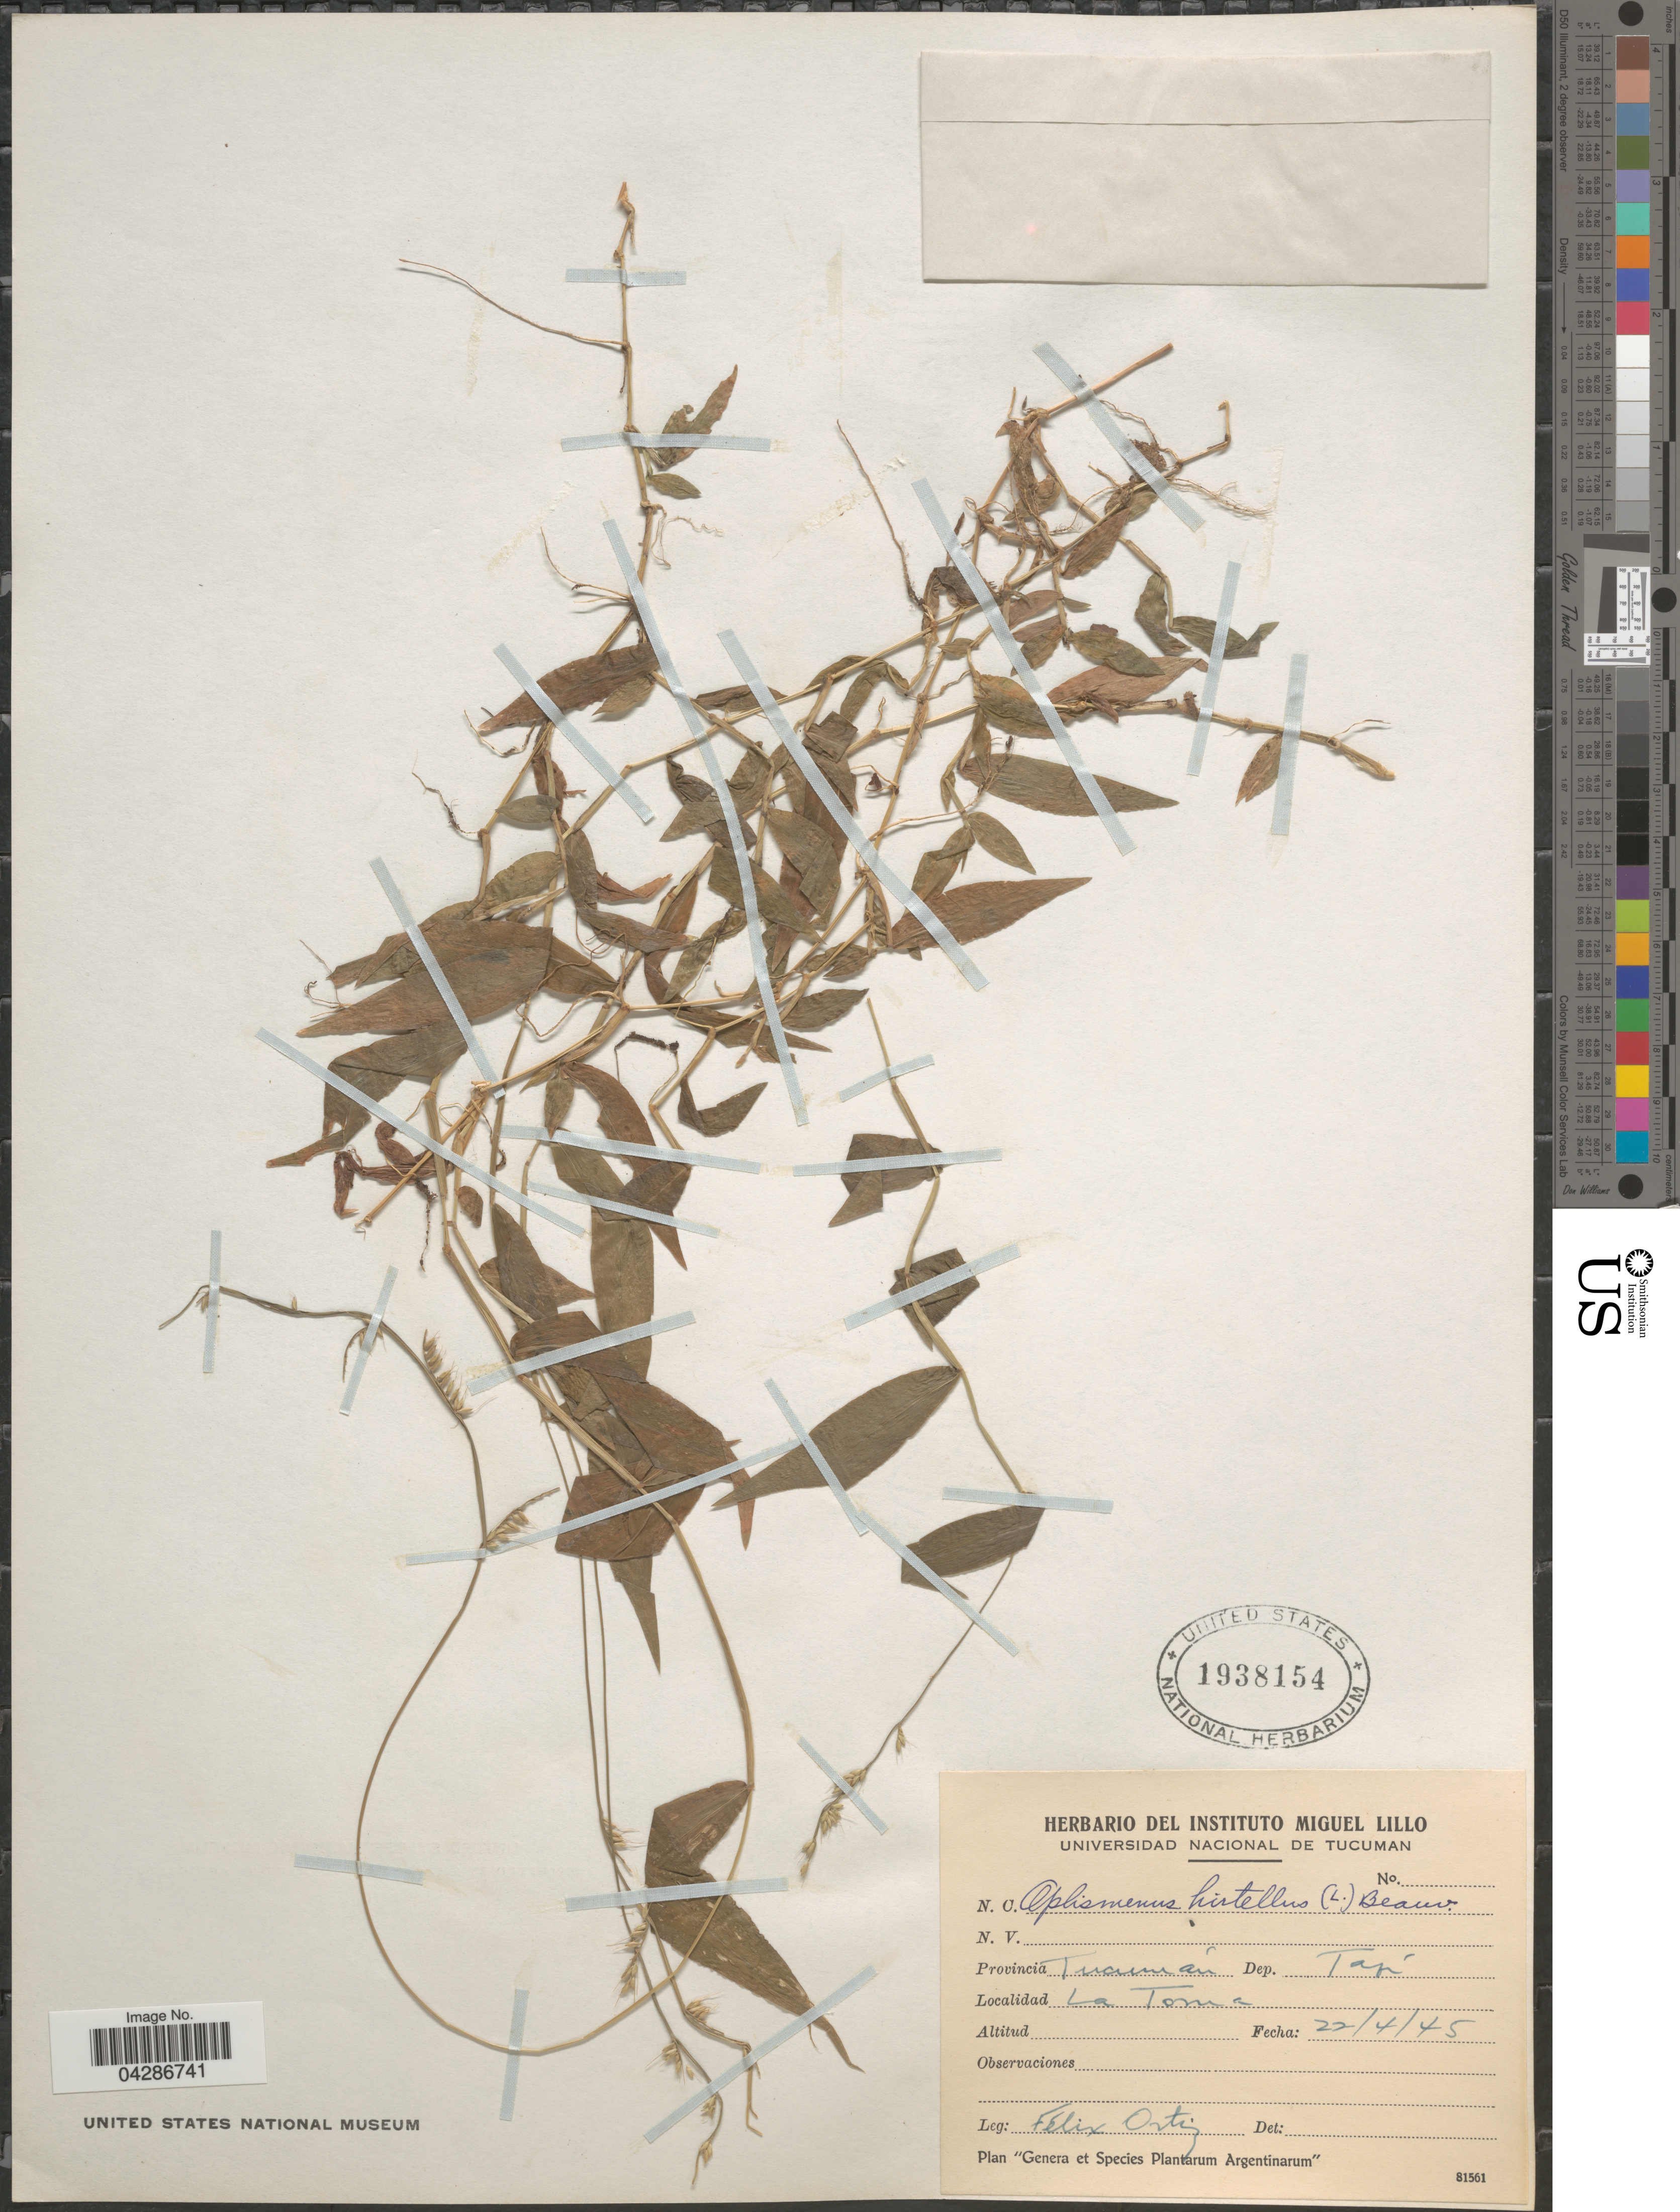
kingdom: Plantae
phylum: Tracheophyta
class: Liliopsida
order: Poales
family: Poaceae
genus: Oplismenus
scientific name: Oplismenus hirtellus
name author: (L.) P. Beauv.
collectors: F. Ortiz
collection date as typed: Transcribed d/m/y: 22/4/45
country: Argentina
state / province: Tucuman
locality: Dep. Tafí. La Toma.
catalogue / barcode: US 1938154